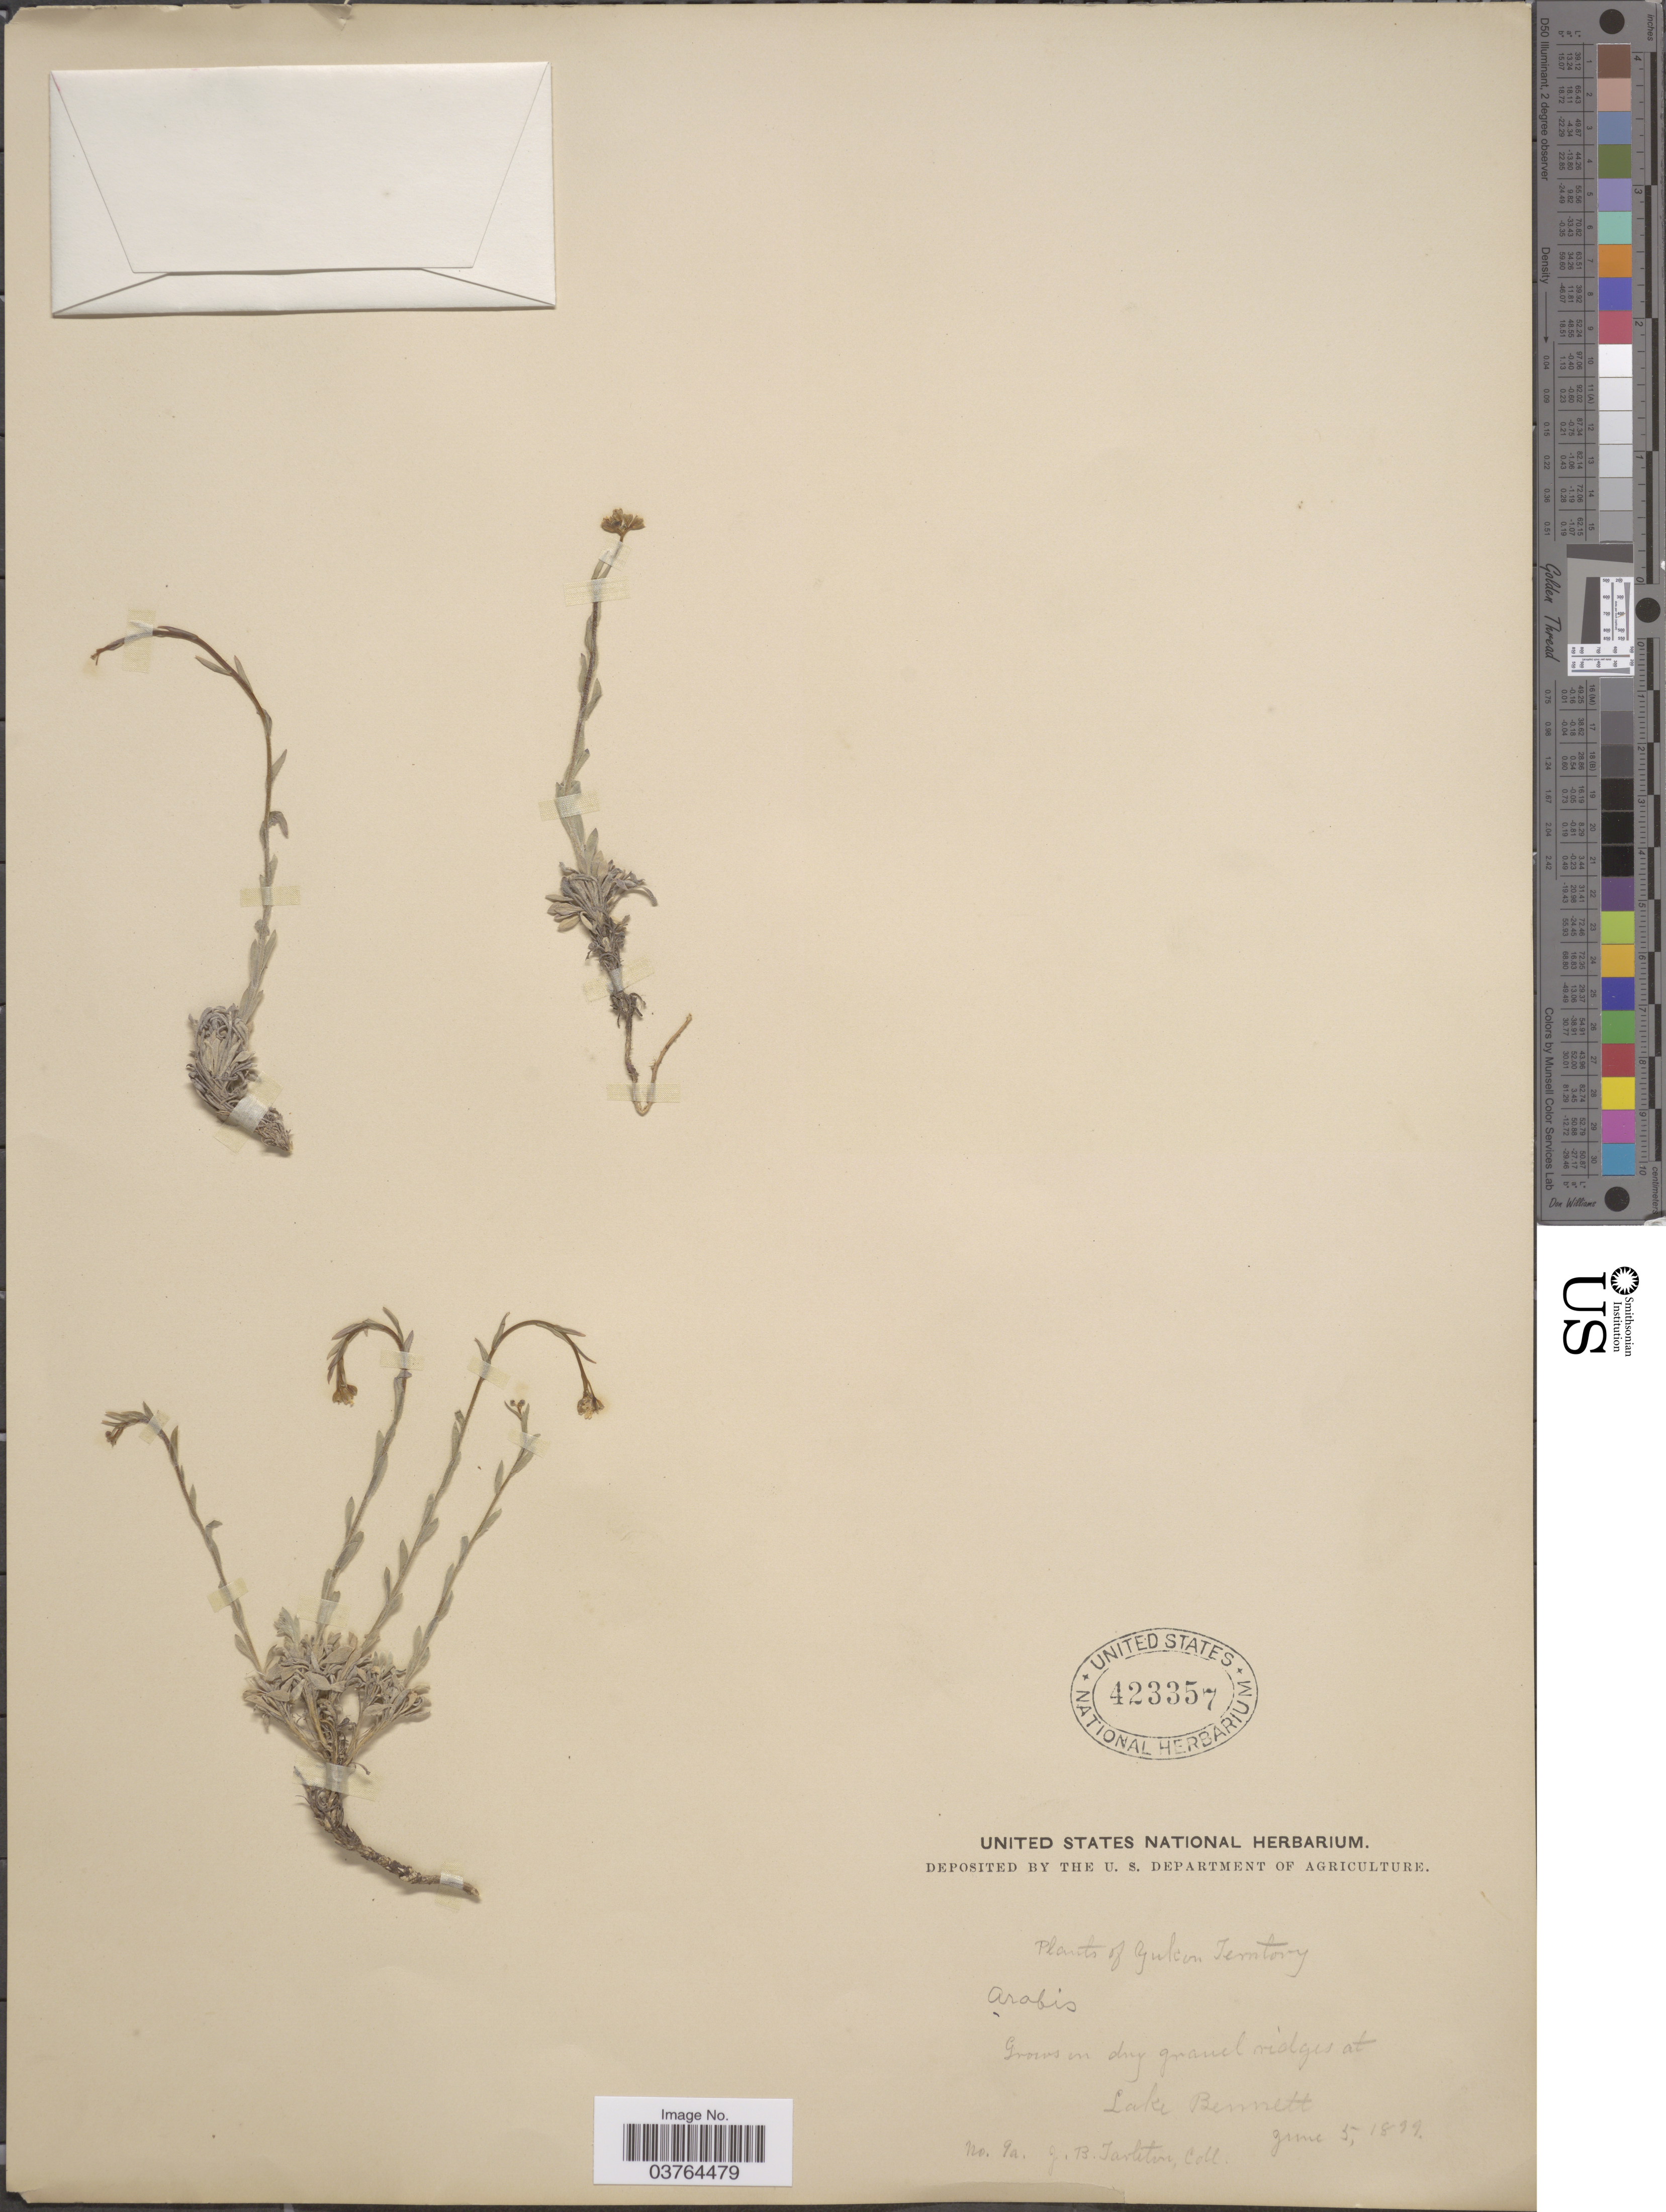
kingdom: Plantae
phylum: Tracheophyta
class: Magnoliopsida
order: Brassicales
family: Brassicaceae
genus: Transberingia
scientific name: Transberingia bursifolia subsp. bursifolia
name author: (DC.) Al-Shehbaz & O'Kane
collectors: J. Tarleton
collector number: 9a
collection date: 1899-06-05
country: Canada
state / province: Yukon Territory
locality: Lake Bennett.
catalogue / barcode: US 423357